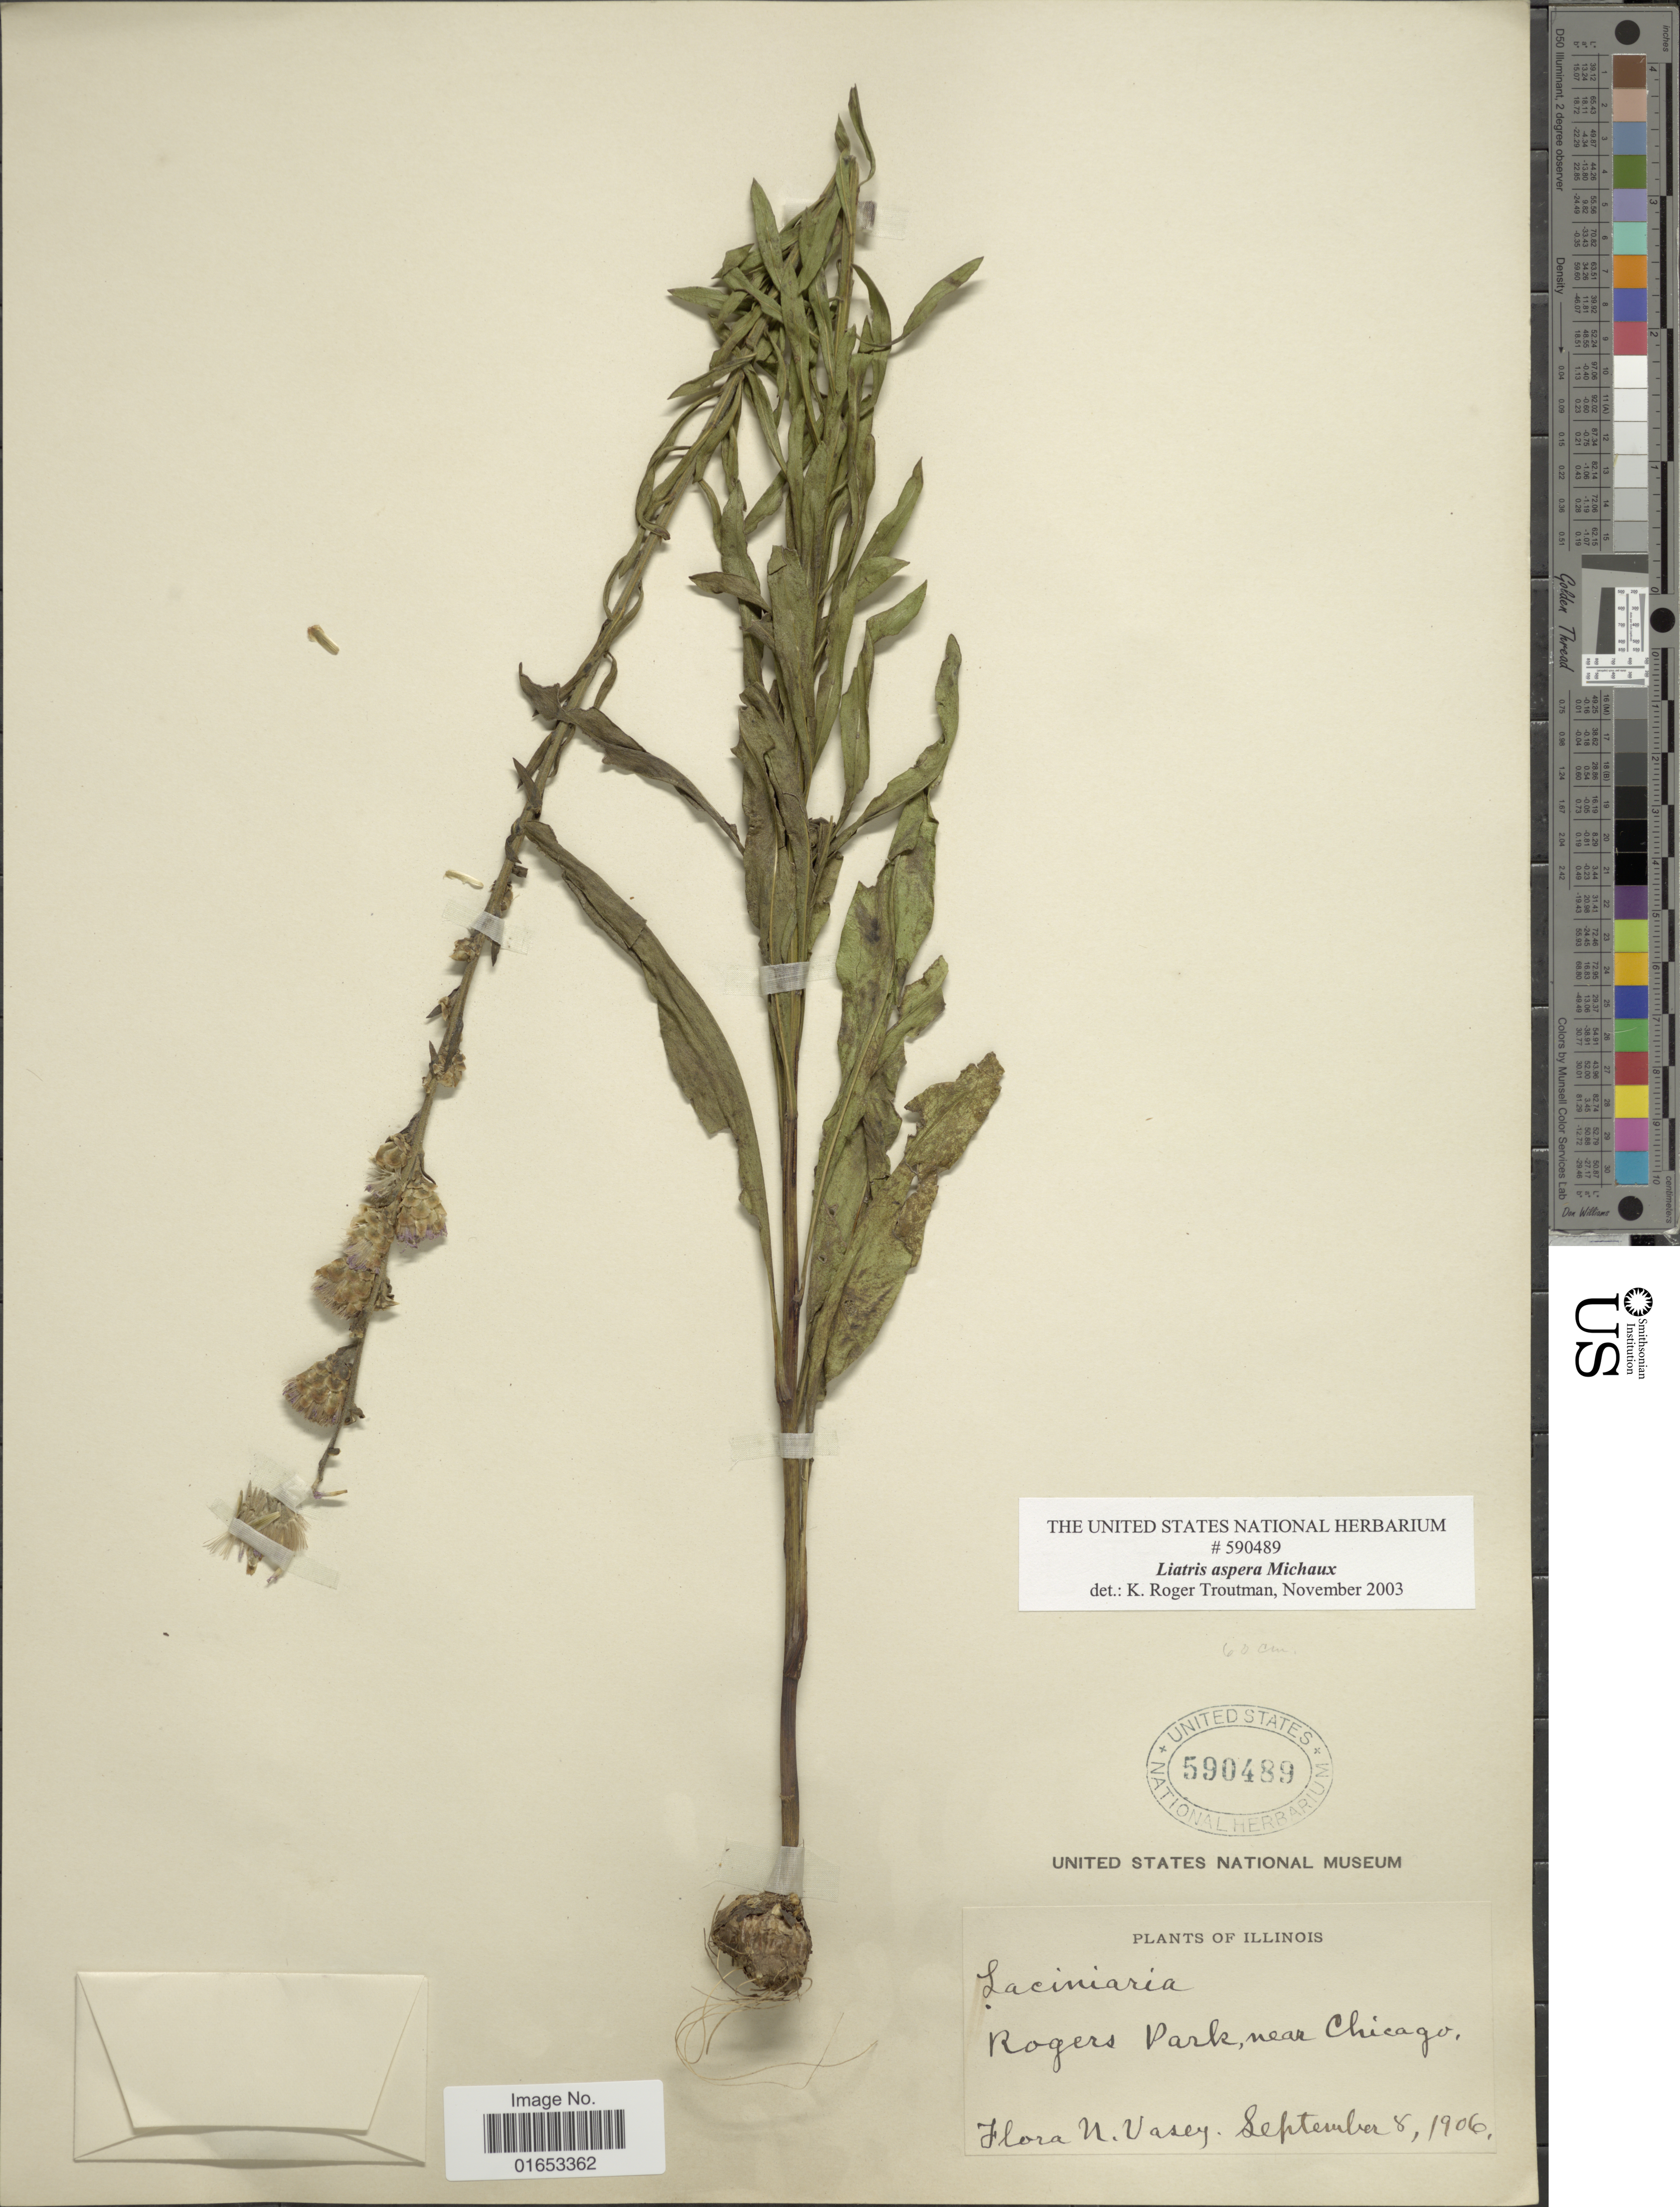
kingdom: Plantae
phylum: Tracheophyta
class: Magnoliopsida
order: Asterales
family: Asteraceae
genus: Liatris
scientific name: Liatris aspera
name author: Michx.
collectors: F. N. Vasey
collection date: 1906-09-08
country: United States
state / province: Illinois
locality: Rogers Park, near Chicago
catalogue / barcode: US 590489